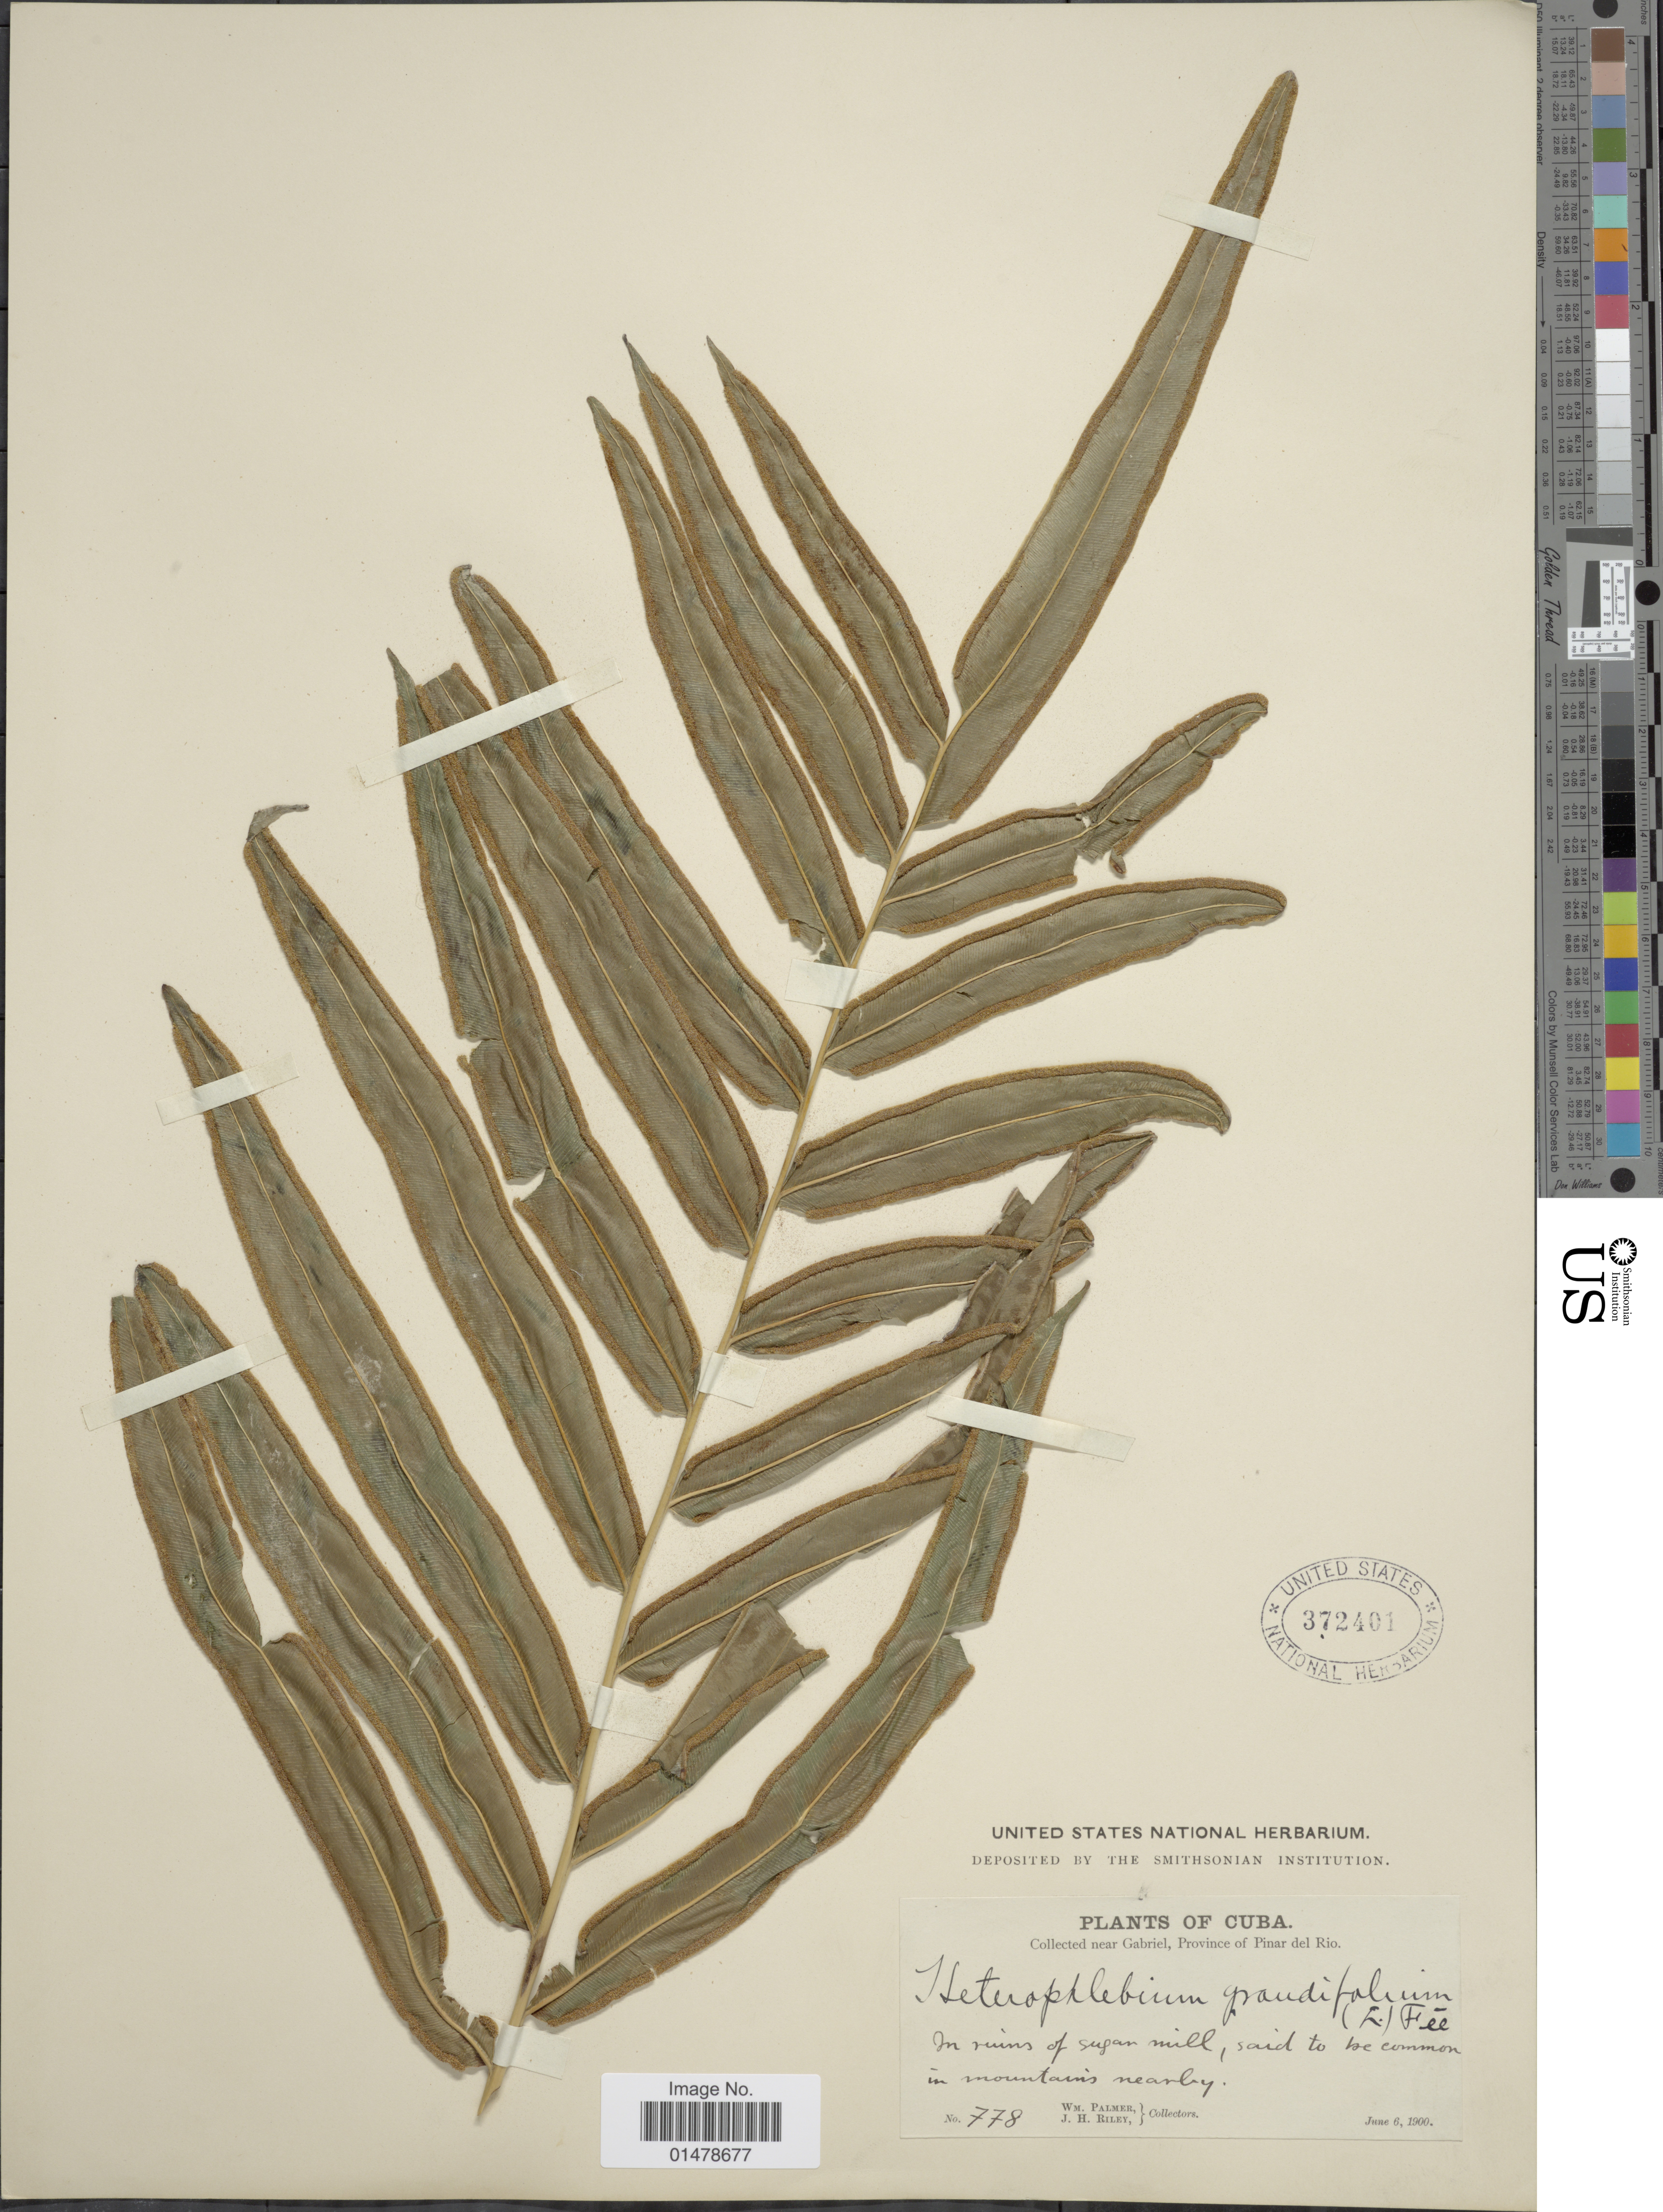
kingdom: Plantae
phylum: Tracheophyta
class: Polypodiopsida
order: Polypodiales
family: Pteridaceae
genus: Pteris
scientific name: Pteris grandifolia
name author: L.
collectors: W. Palmer & J. H. Riley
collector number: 778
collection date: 1900-06-06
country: Cuba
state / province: Pinar del Río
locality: Near Gabriel, Province of Pinar del Rio. In ruins of sugar mill, said to be common in mountains nearby.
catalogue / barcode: US 372401